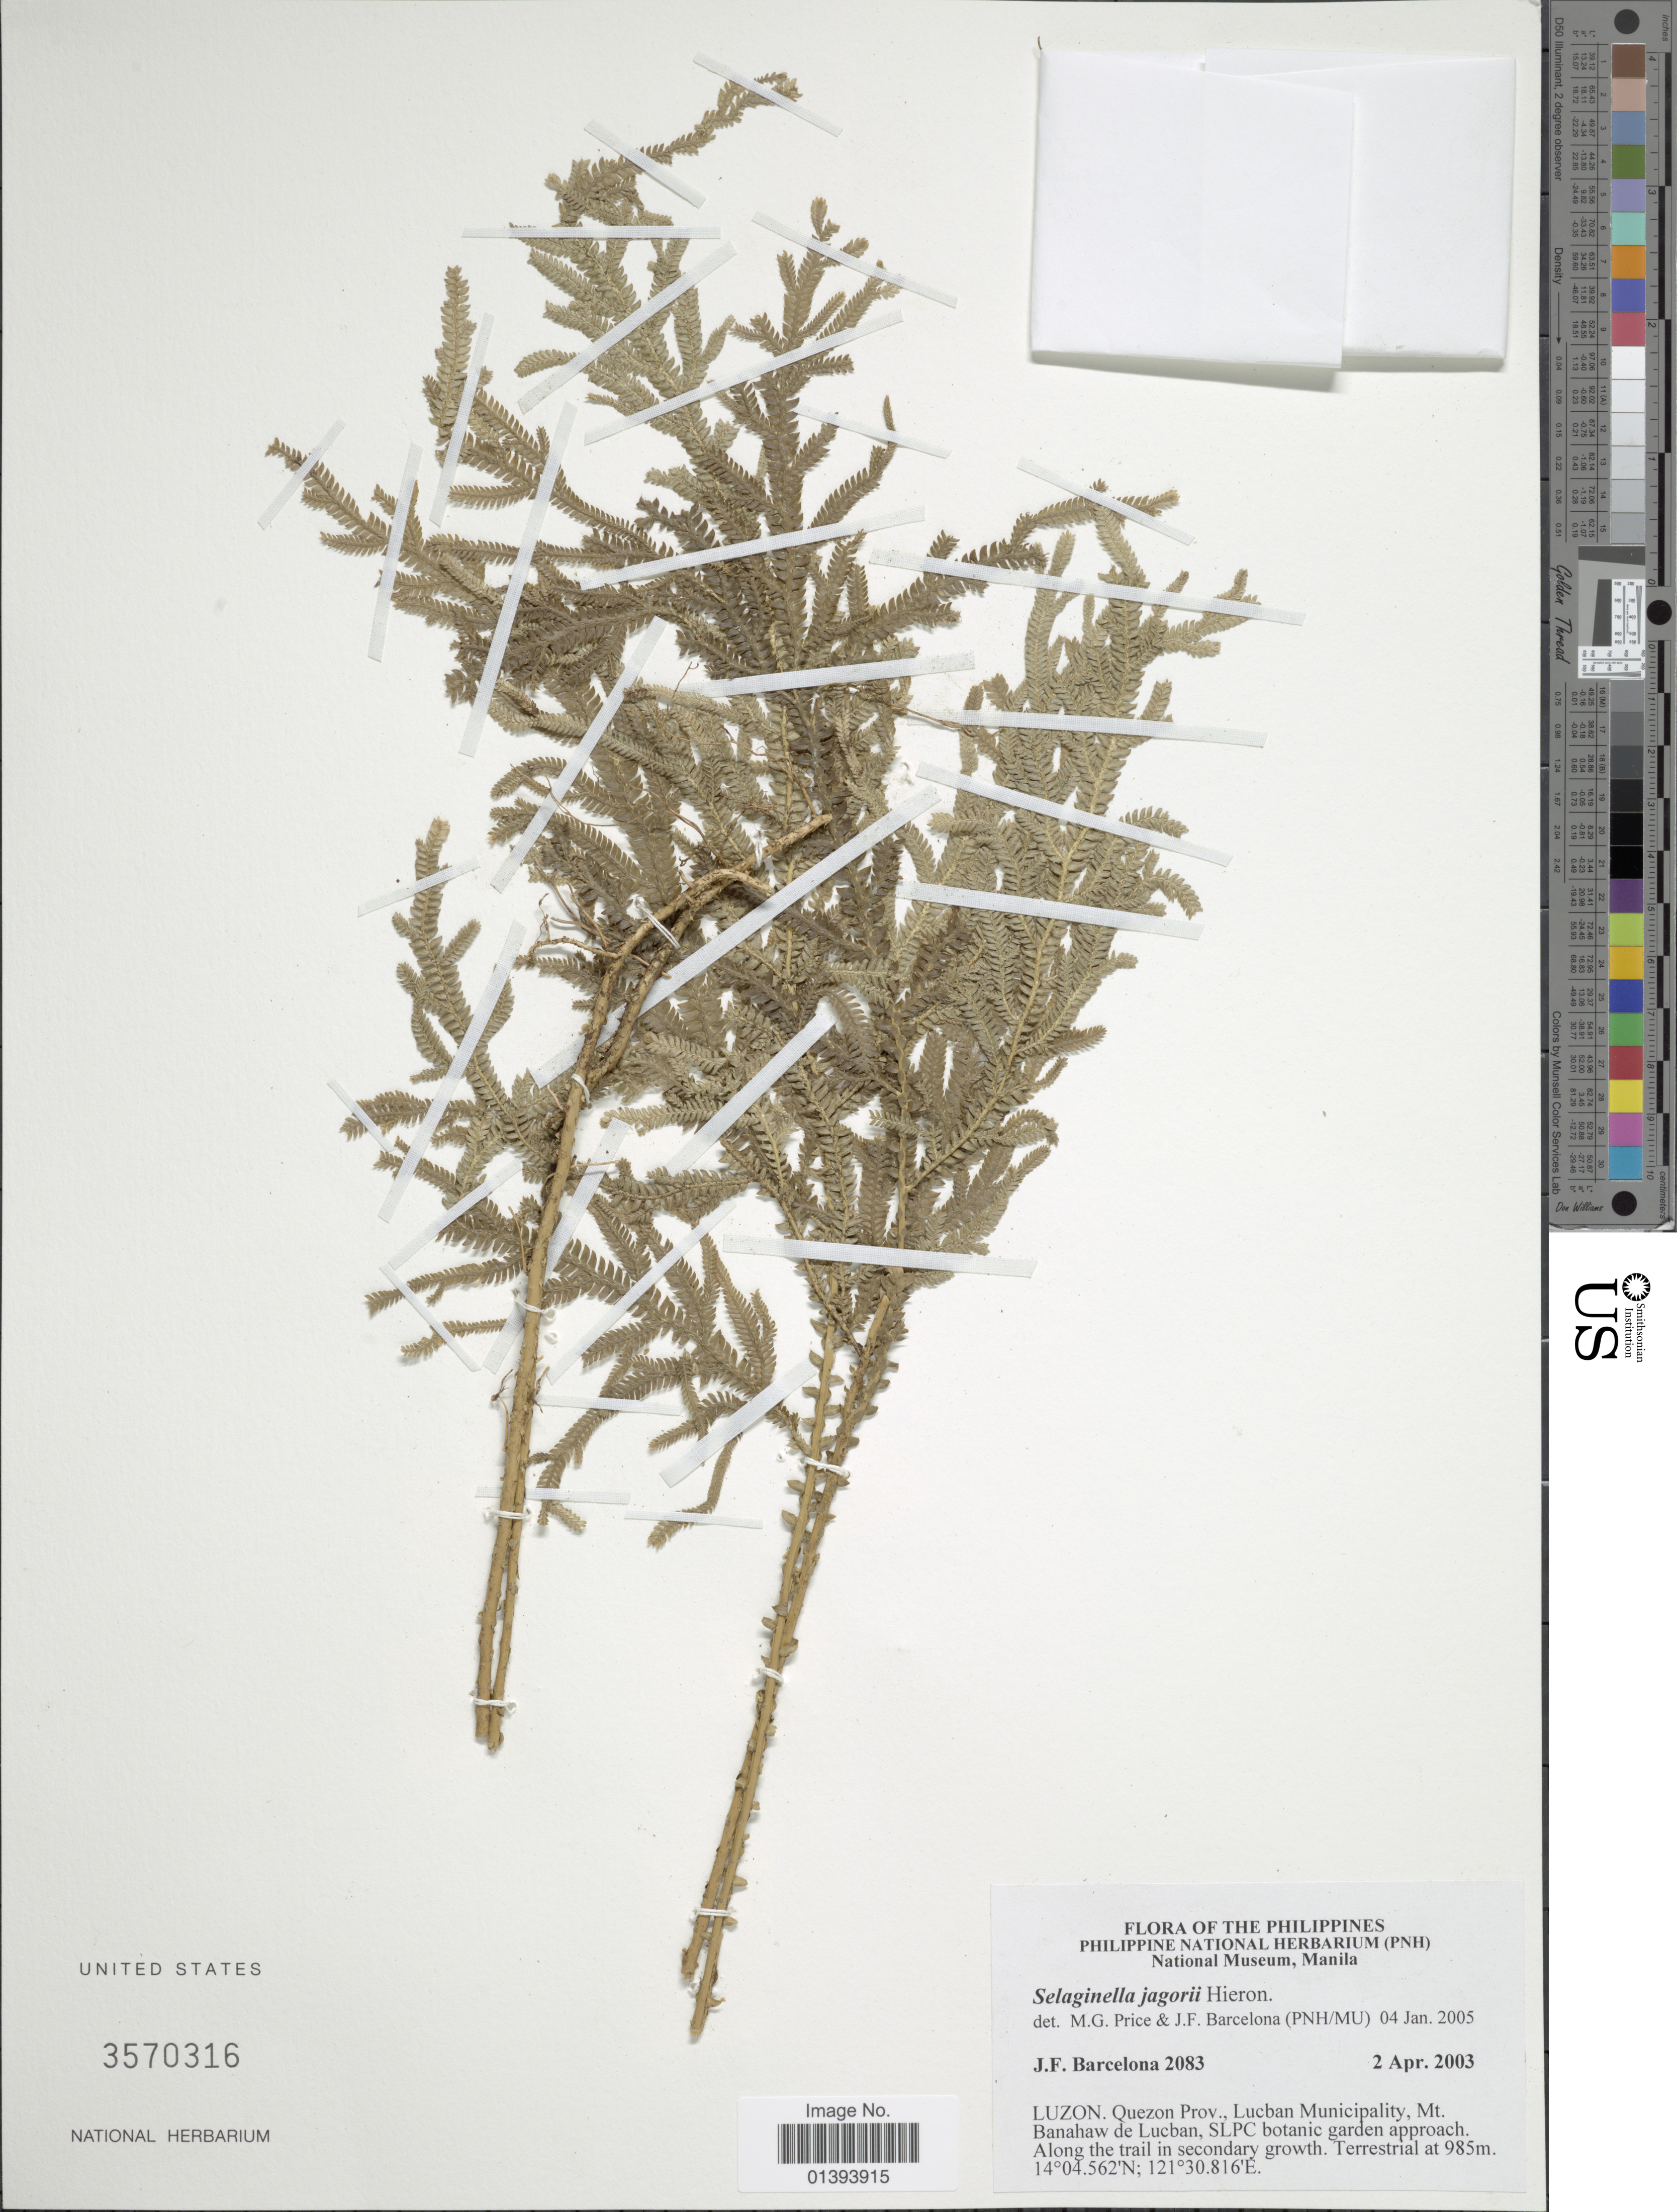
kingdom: Plantae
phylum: Tracheophyta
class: Lycopodiopsida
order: Selaginellales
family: Selaginellaceae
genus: Selaginella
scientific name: Selaginella jagorii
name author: Warb.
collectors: J. F. Barcelona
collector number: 2083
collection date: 2003-04-02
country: Philippines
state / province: Central Luzon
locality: Luzon Quezon Prov., Lucban Municipality, Mt. Banahaw de Lucban, SLPC botanic garden approach, along the trail in secondary growth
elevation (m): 985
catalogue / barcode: US 3570316